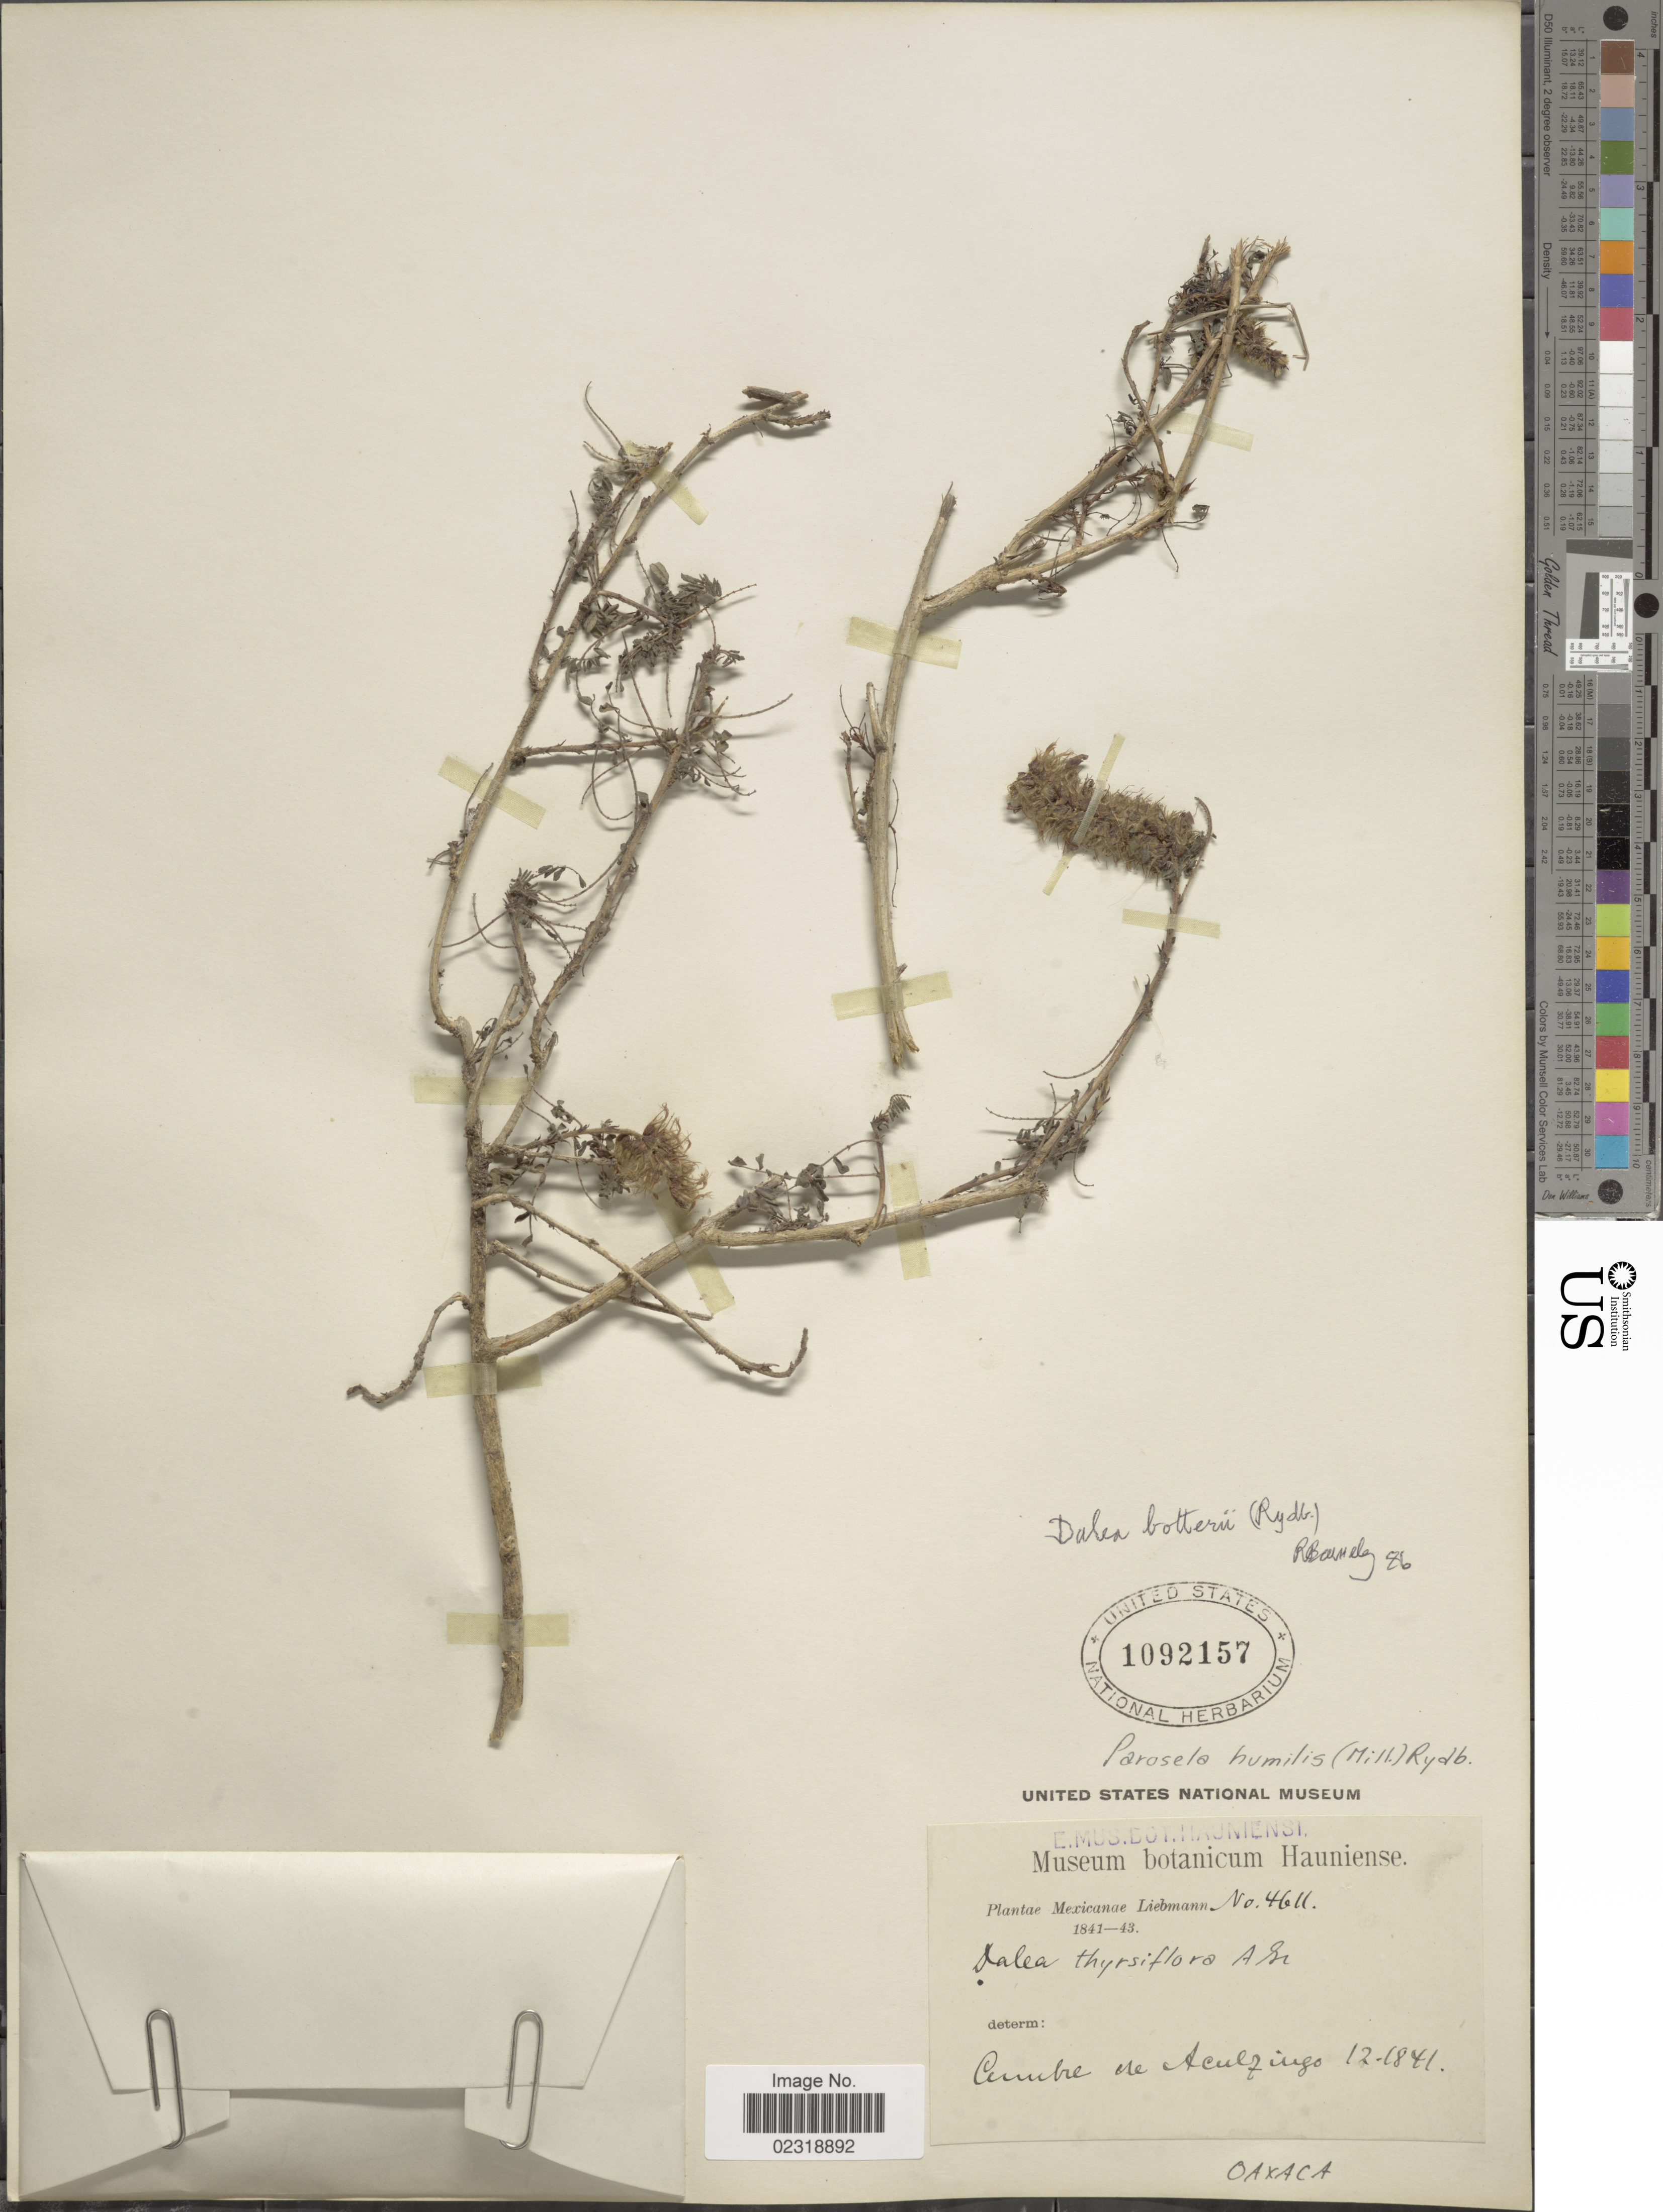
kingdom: Plantae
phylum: Tracheophyta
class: Magnoliopsida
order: Fabales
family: Fabaceae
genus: Dalea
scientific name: Dalea botterii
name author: (Rydb.) Barneby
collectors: Liebmann, --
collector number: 4611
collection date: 1841-12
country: Mexico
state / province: Oaxaca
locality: Mexicanae, Cumbre de Aculzingo.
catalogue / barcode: US 1092157